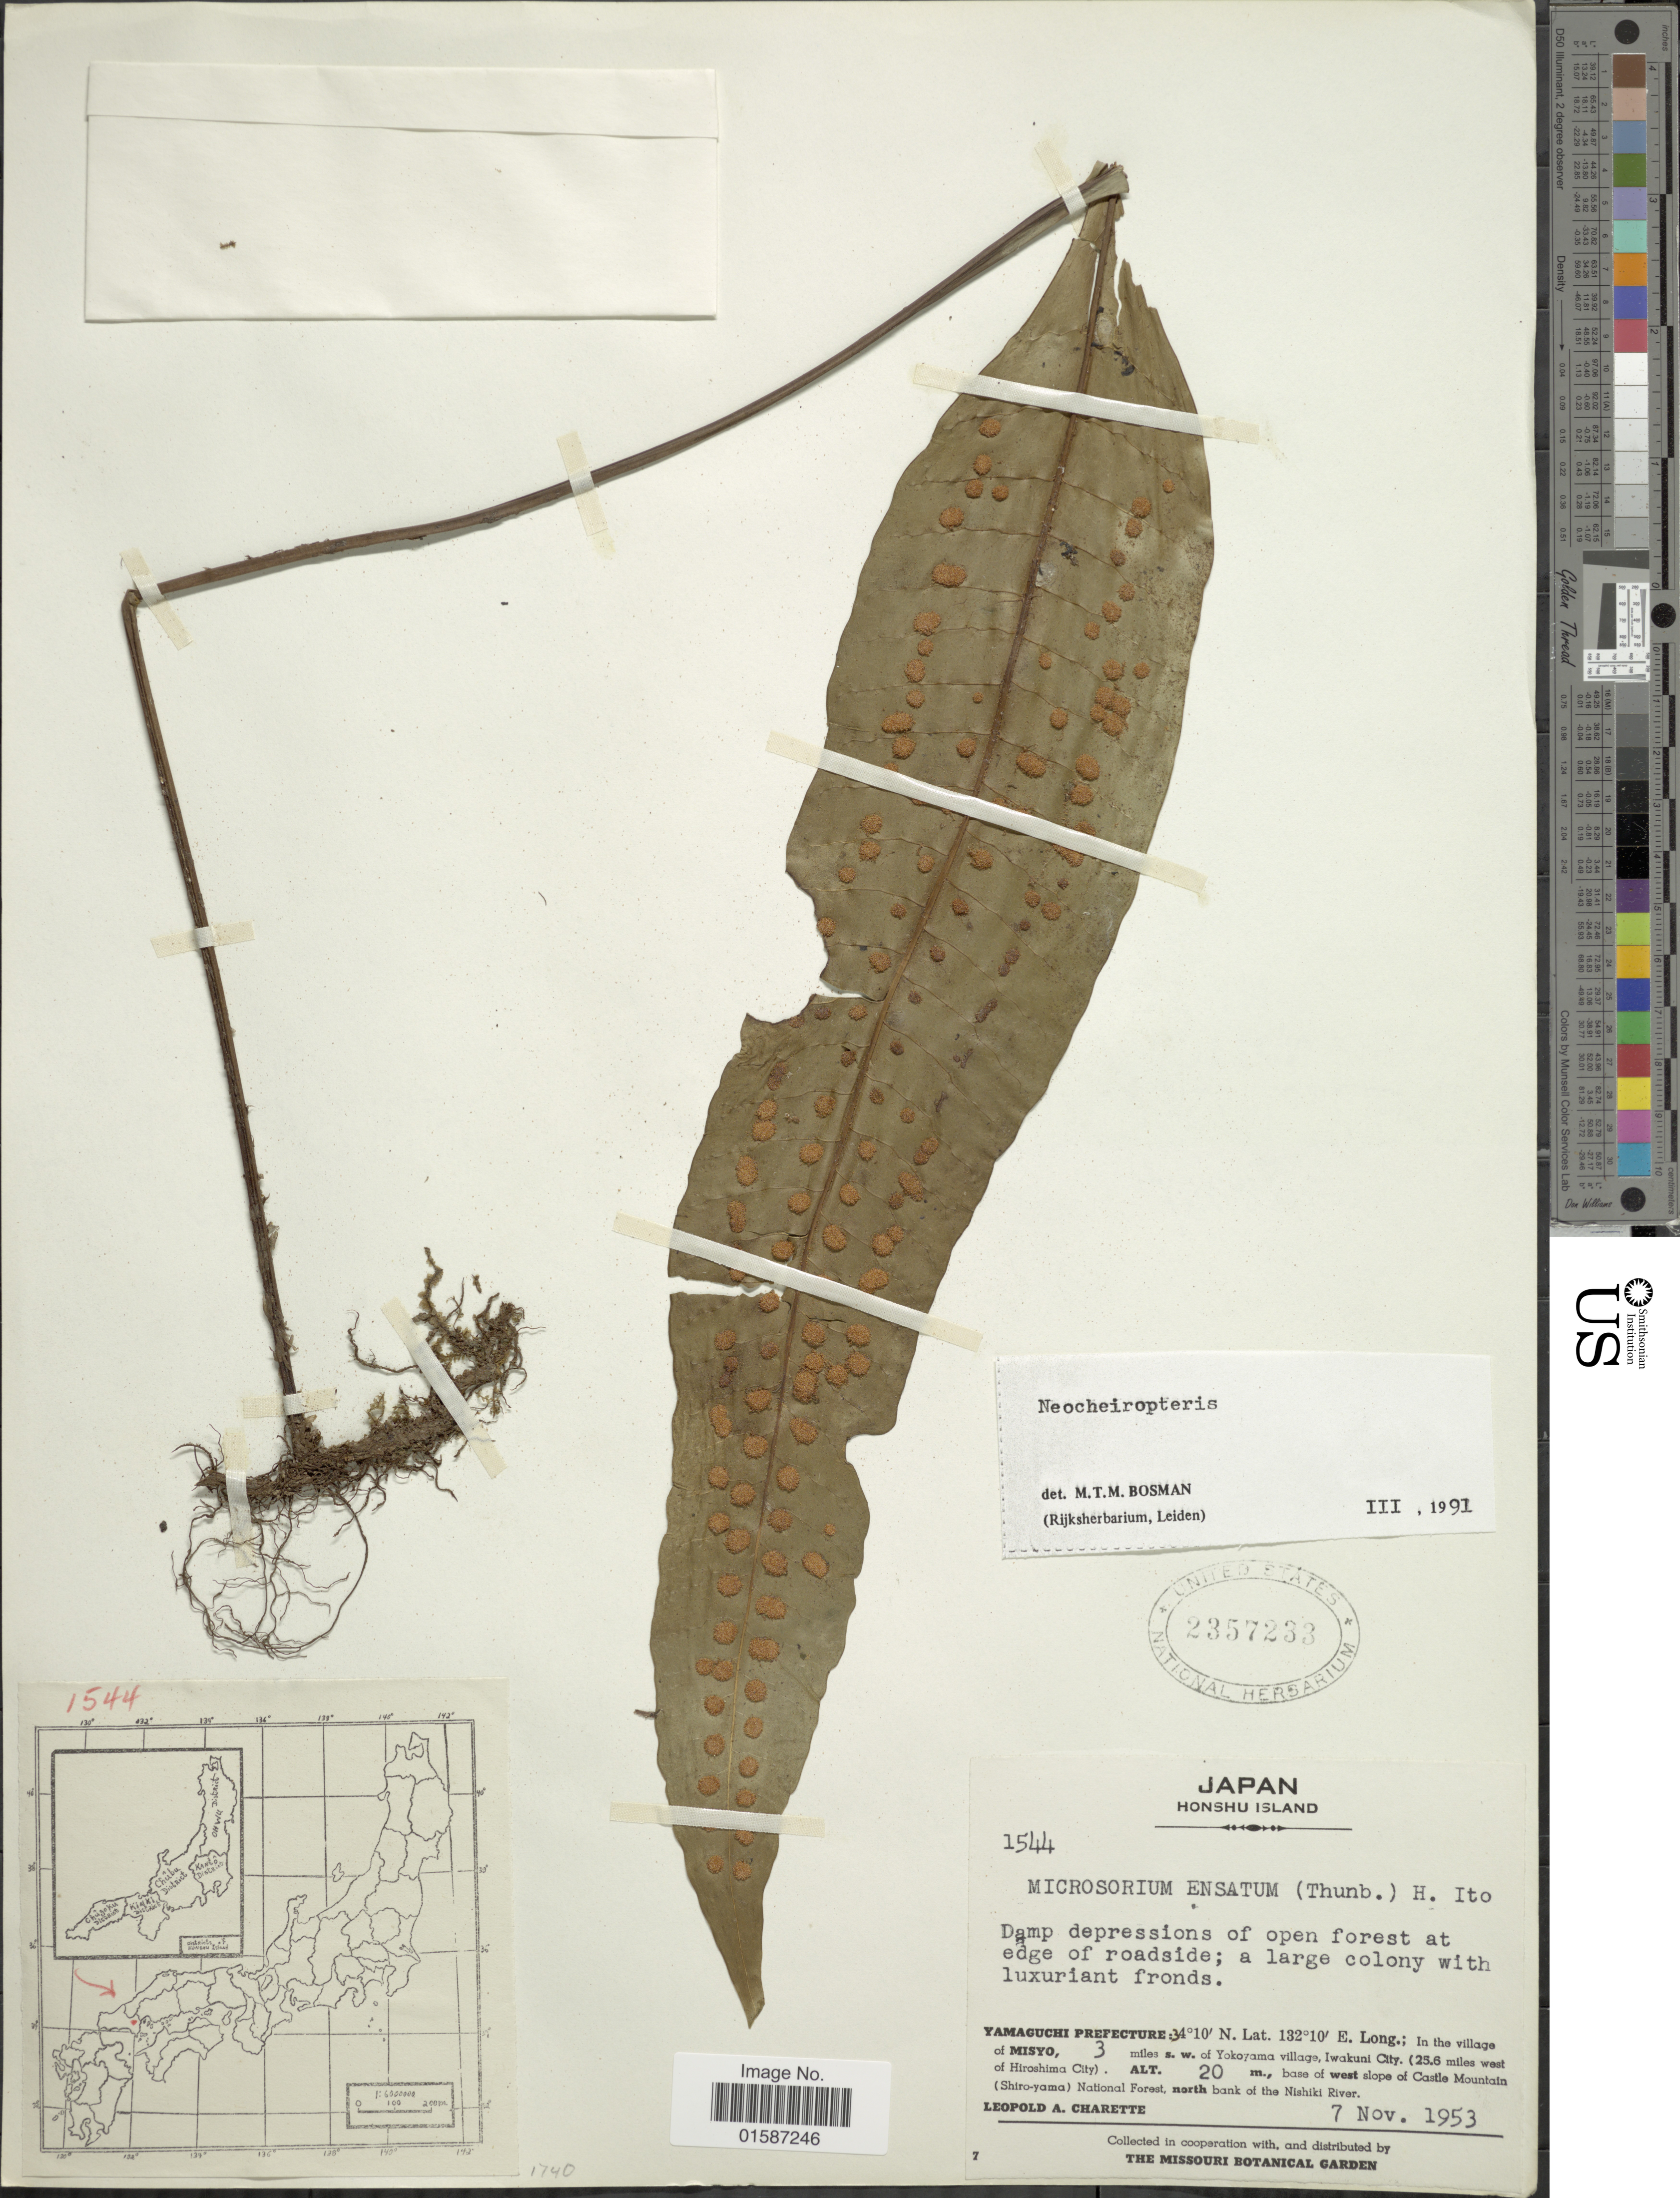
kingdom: Plantae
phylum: Tracheophyta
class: Polypodiopsida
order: Polypodiales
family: Polypodiaceae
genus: Neolepisorus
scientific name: Neolepisorus ensatus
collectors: L. A. Charette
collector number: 1544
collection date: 1953-11-07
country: Japan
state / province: Yamaguti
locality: Honshu Island, Yamaguchi Prefecture, in the village of Misyo, 3 miles s. w. of Yokohama village, Iwakuni City, (25.6 miles west of Hiroshima City), base of west slopes of Castle Mountain (Shiro-Yama) National Forest, north bank of the Nishiki River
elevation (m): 20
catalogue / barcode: US 2357233